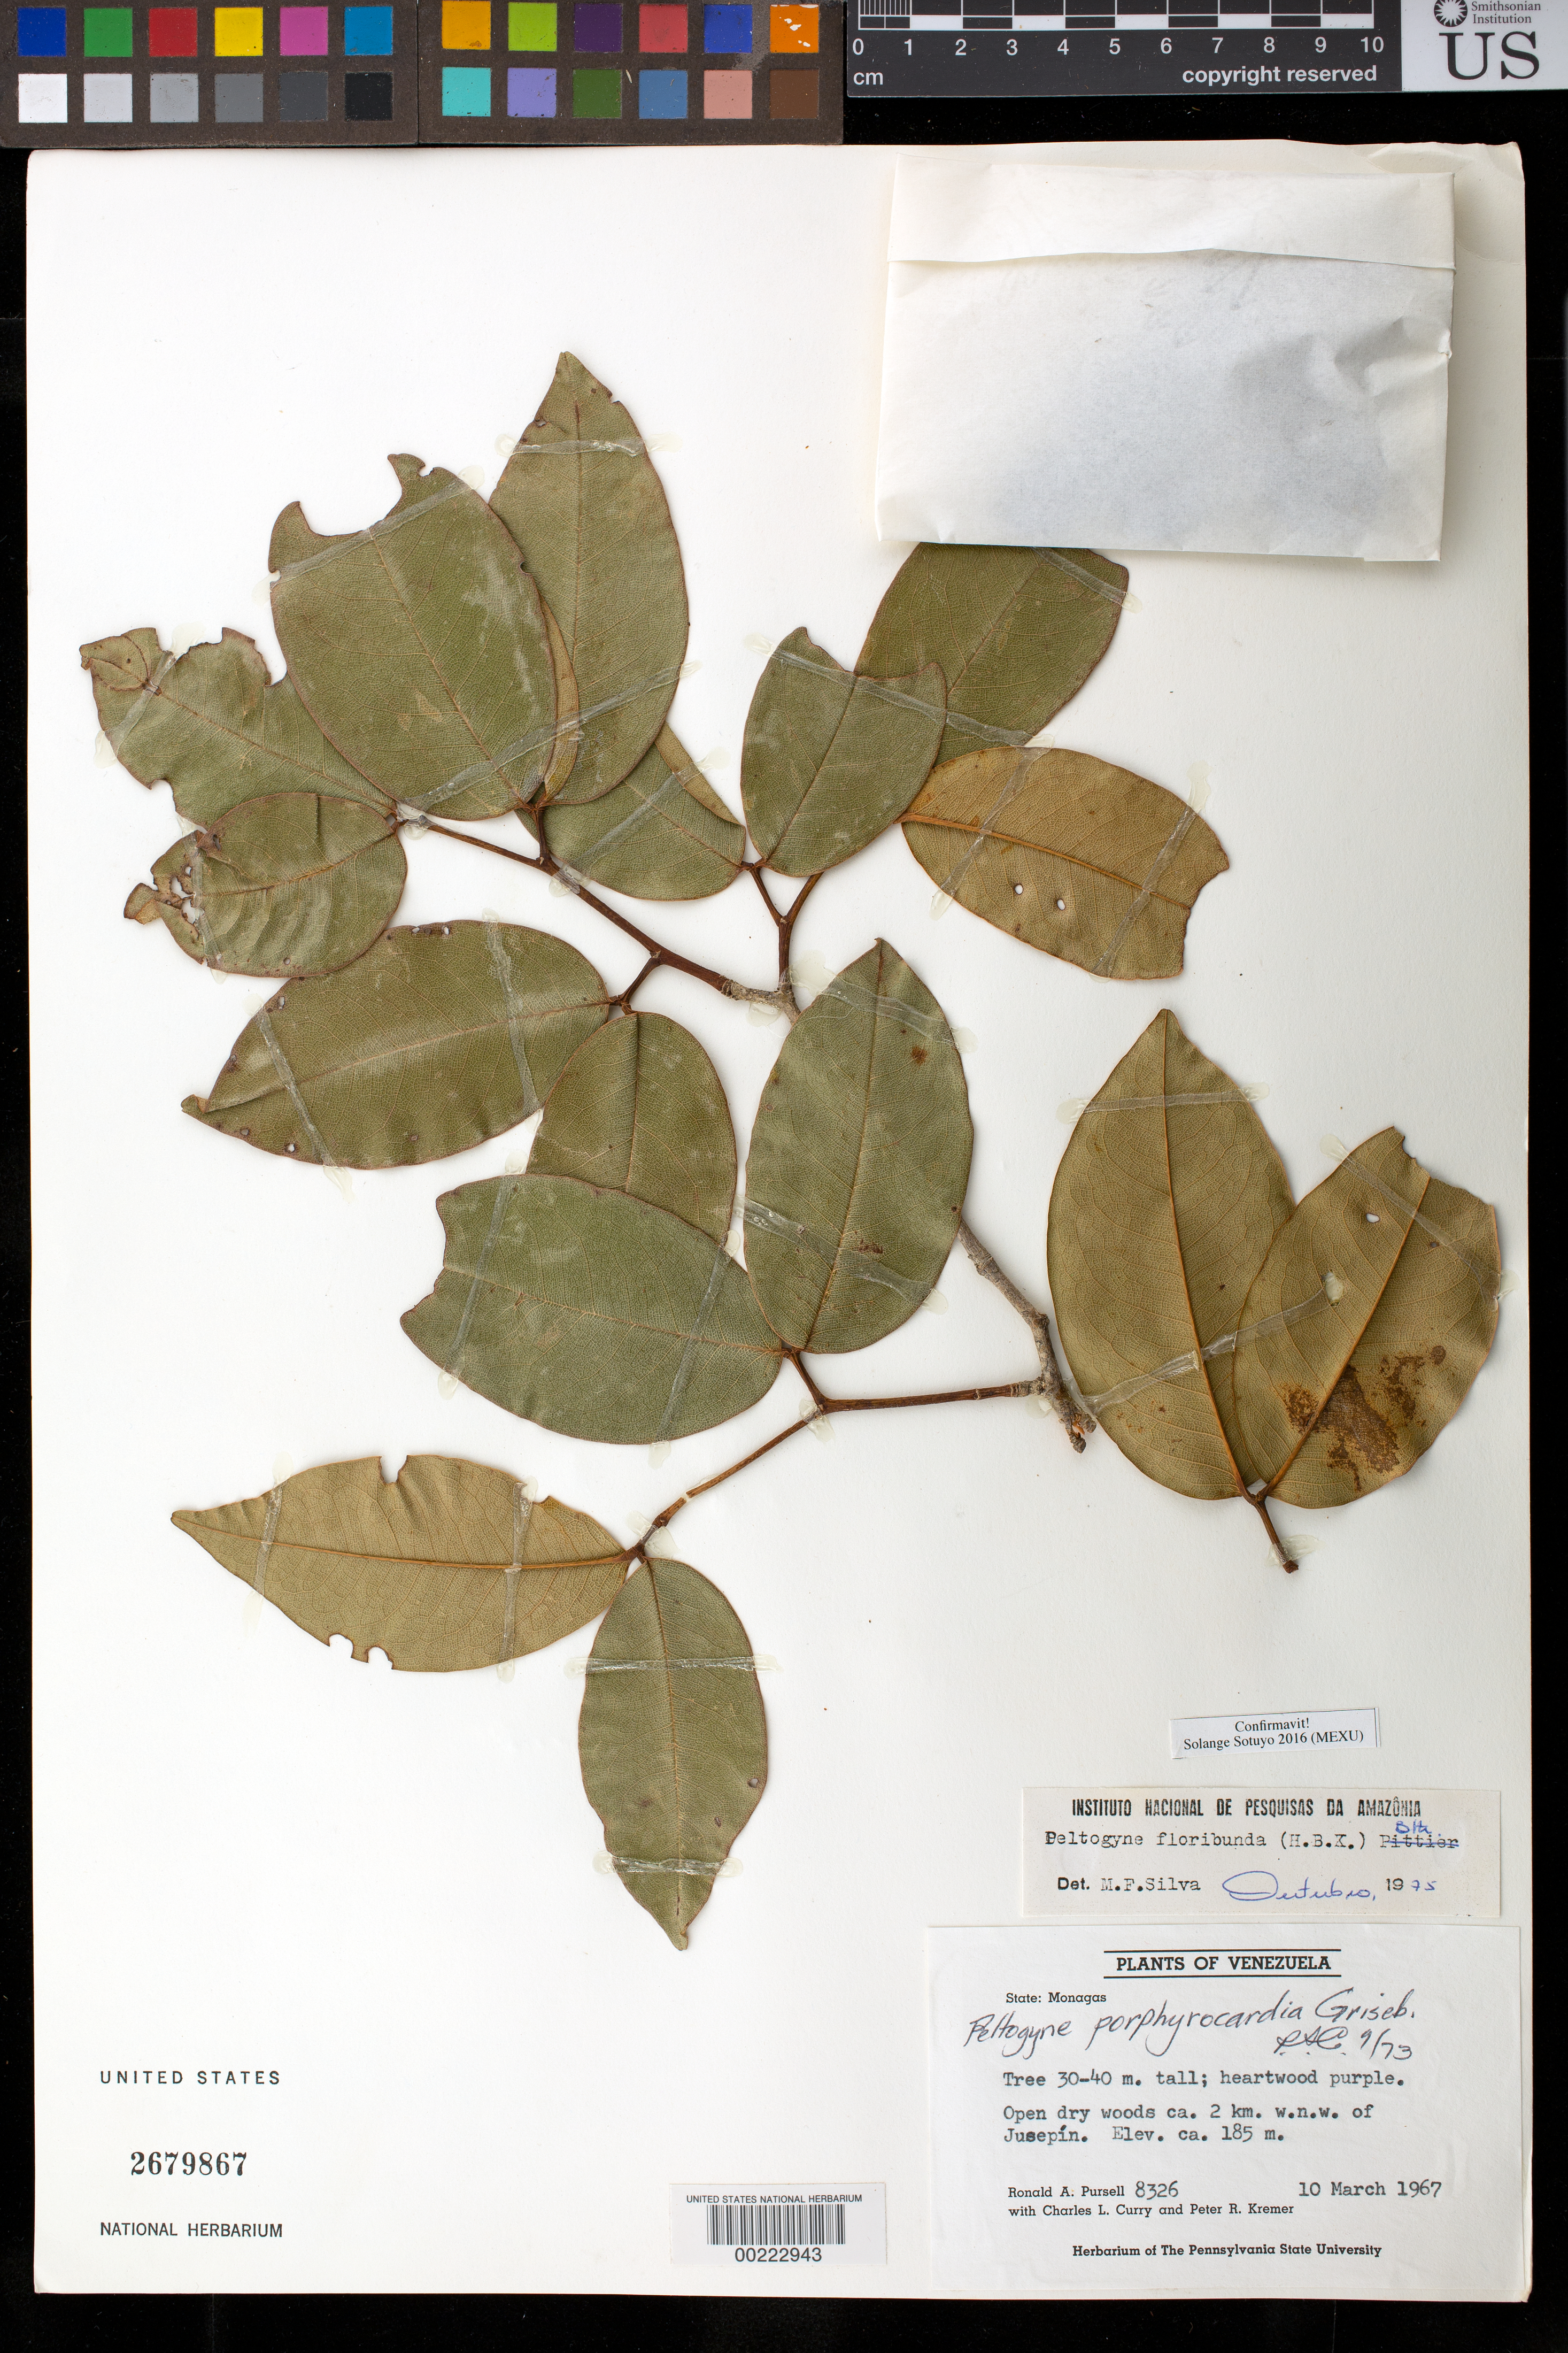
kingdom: Plantae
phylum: Tracheophyta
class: Magnoliopsida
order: Fabales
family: Fabaceae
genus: Peltogyne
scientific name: Peltogyne floribunda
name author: (Kunth) Pittier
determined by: Sotuyo, Solange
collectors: R. A. Pursell, C. L. Curry & P. R. Kremer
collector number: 8326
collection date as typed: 10 Mar 1967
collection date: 1967-03-10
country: Venezuela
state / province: Monagas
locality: Ca 2 km WNW of Jusepin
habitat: Open dry woods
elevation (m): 100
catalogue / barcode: US 2679867